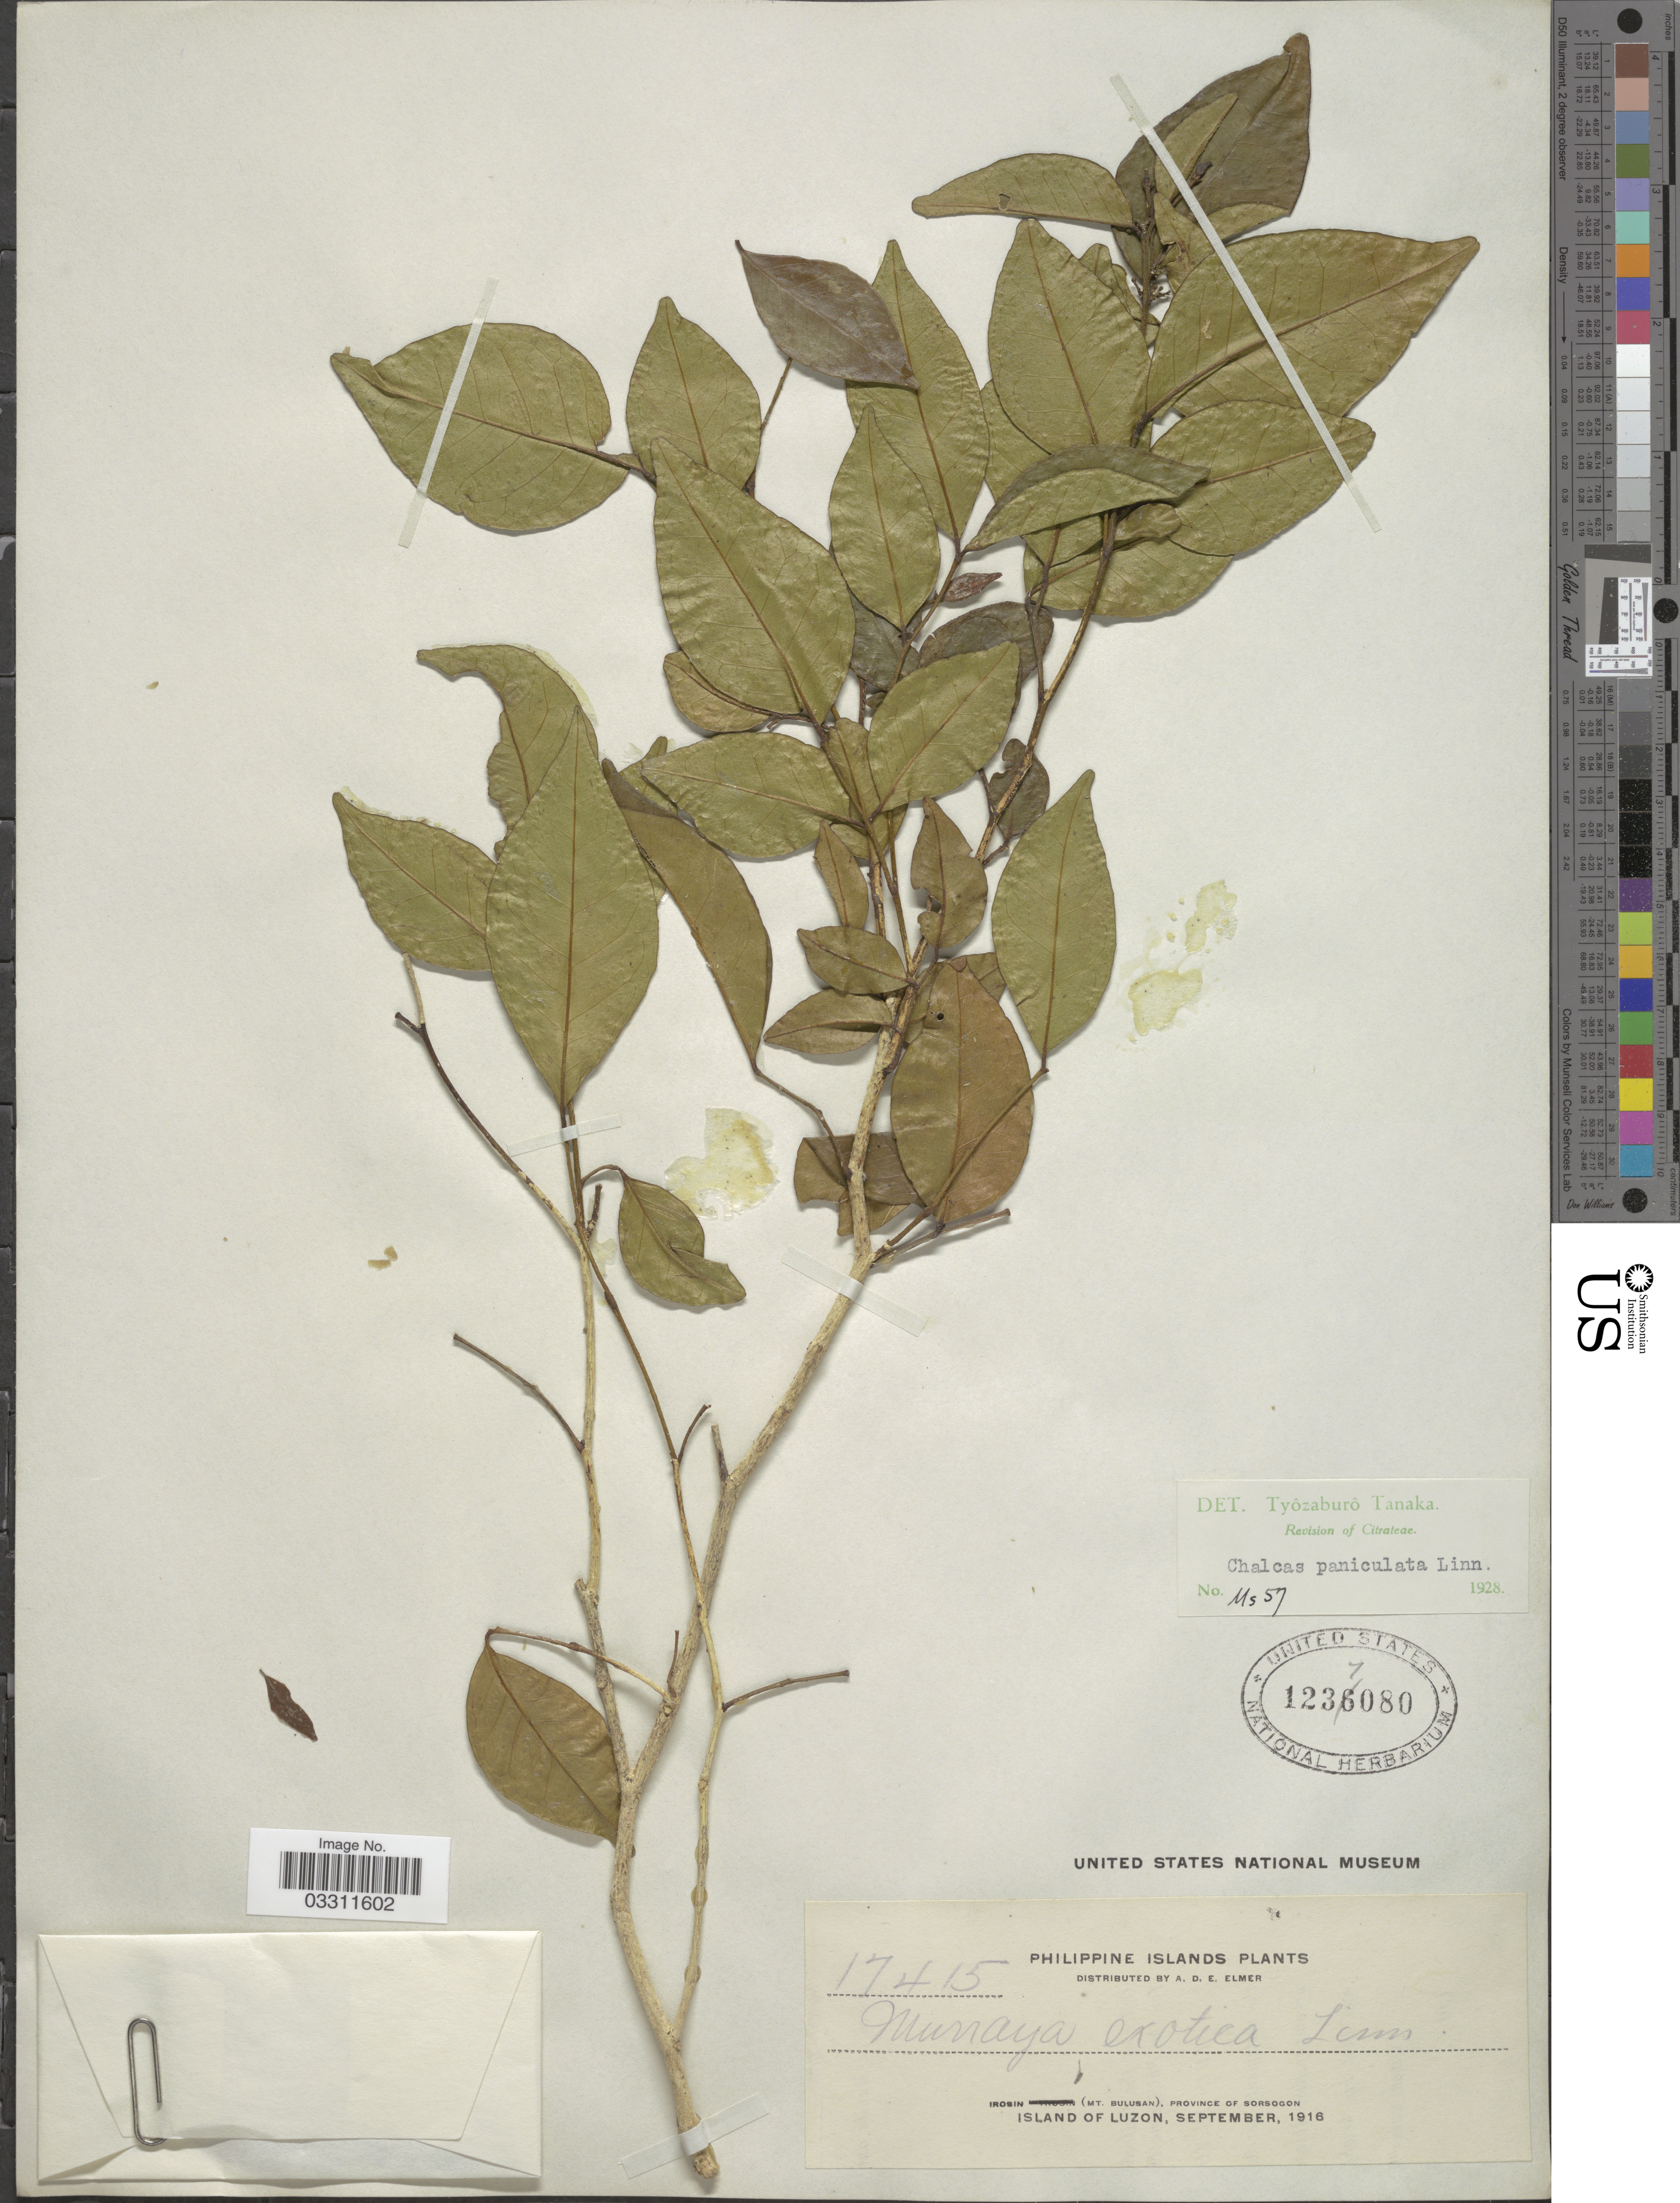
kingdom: Plantae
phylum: Tracheophyta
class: Magnoliopsida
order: Sapindales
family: Rutaceae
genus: Murraya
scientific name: Murraya paniculata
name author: (L.) Jack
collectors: A. D. E. Elmer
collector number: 17415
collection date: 1916-09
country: Philippines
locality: Philippine Islands. Irosin (Mt. Bulusan), Province of Sorsogon, Island of Luzon.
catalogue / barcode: US 1237080